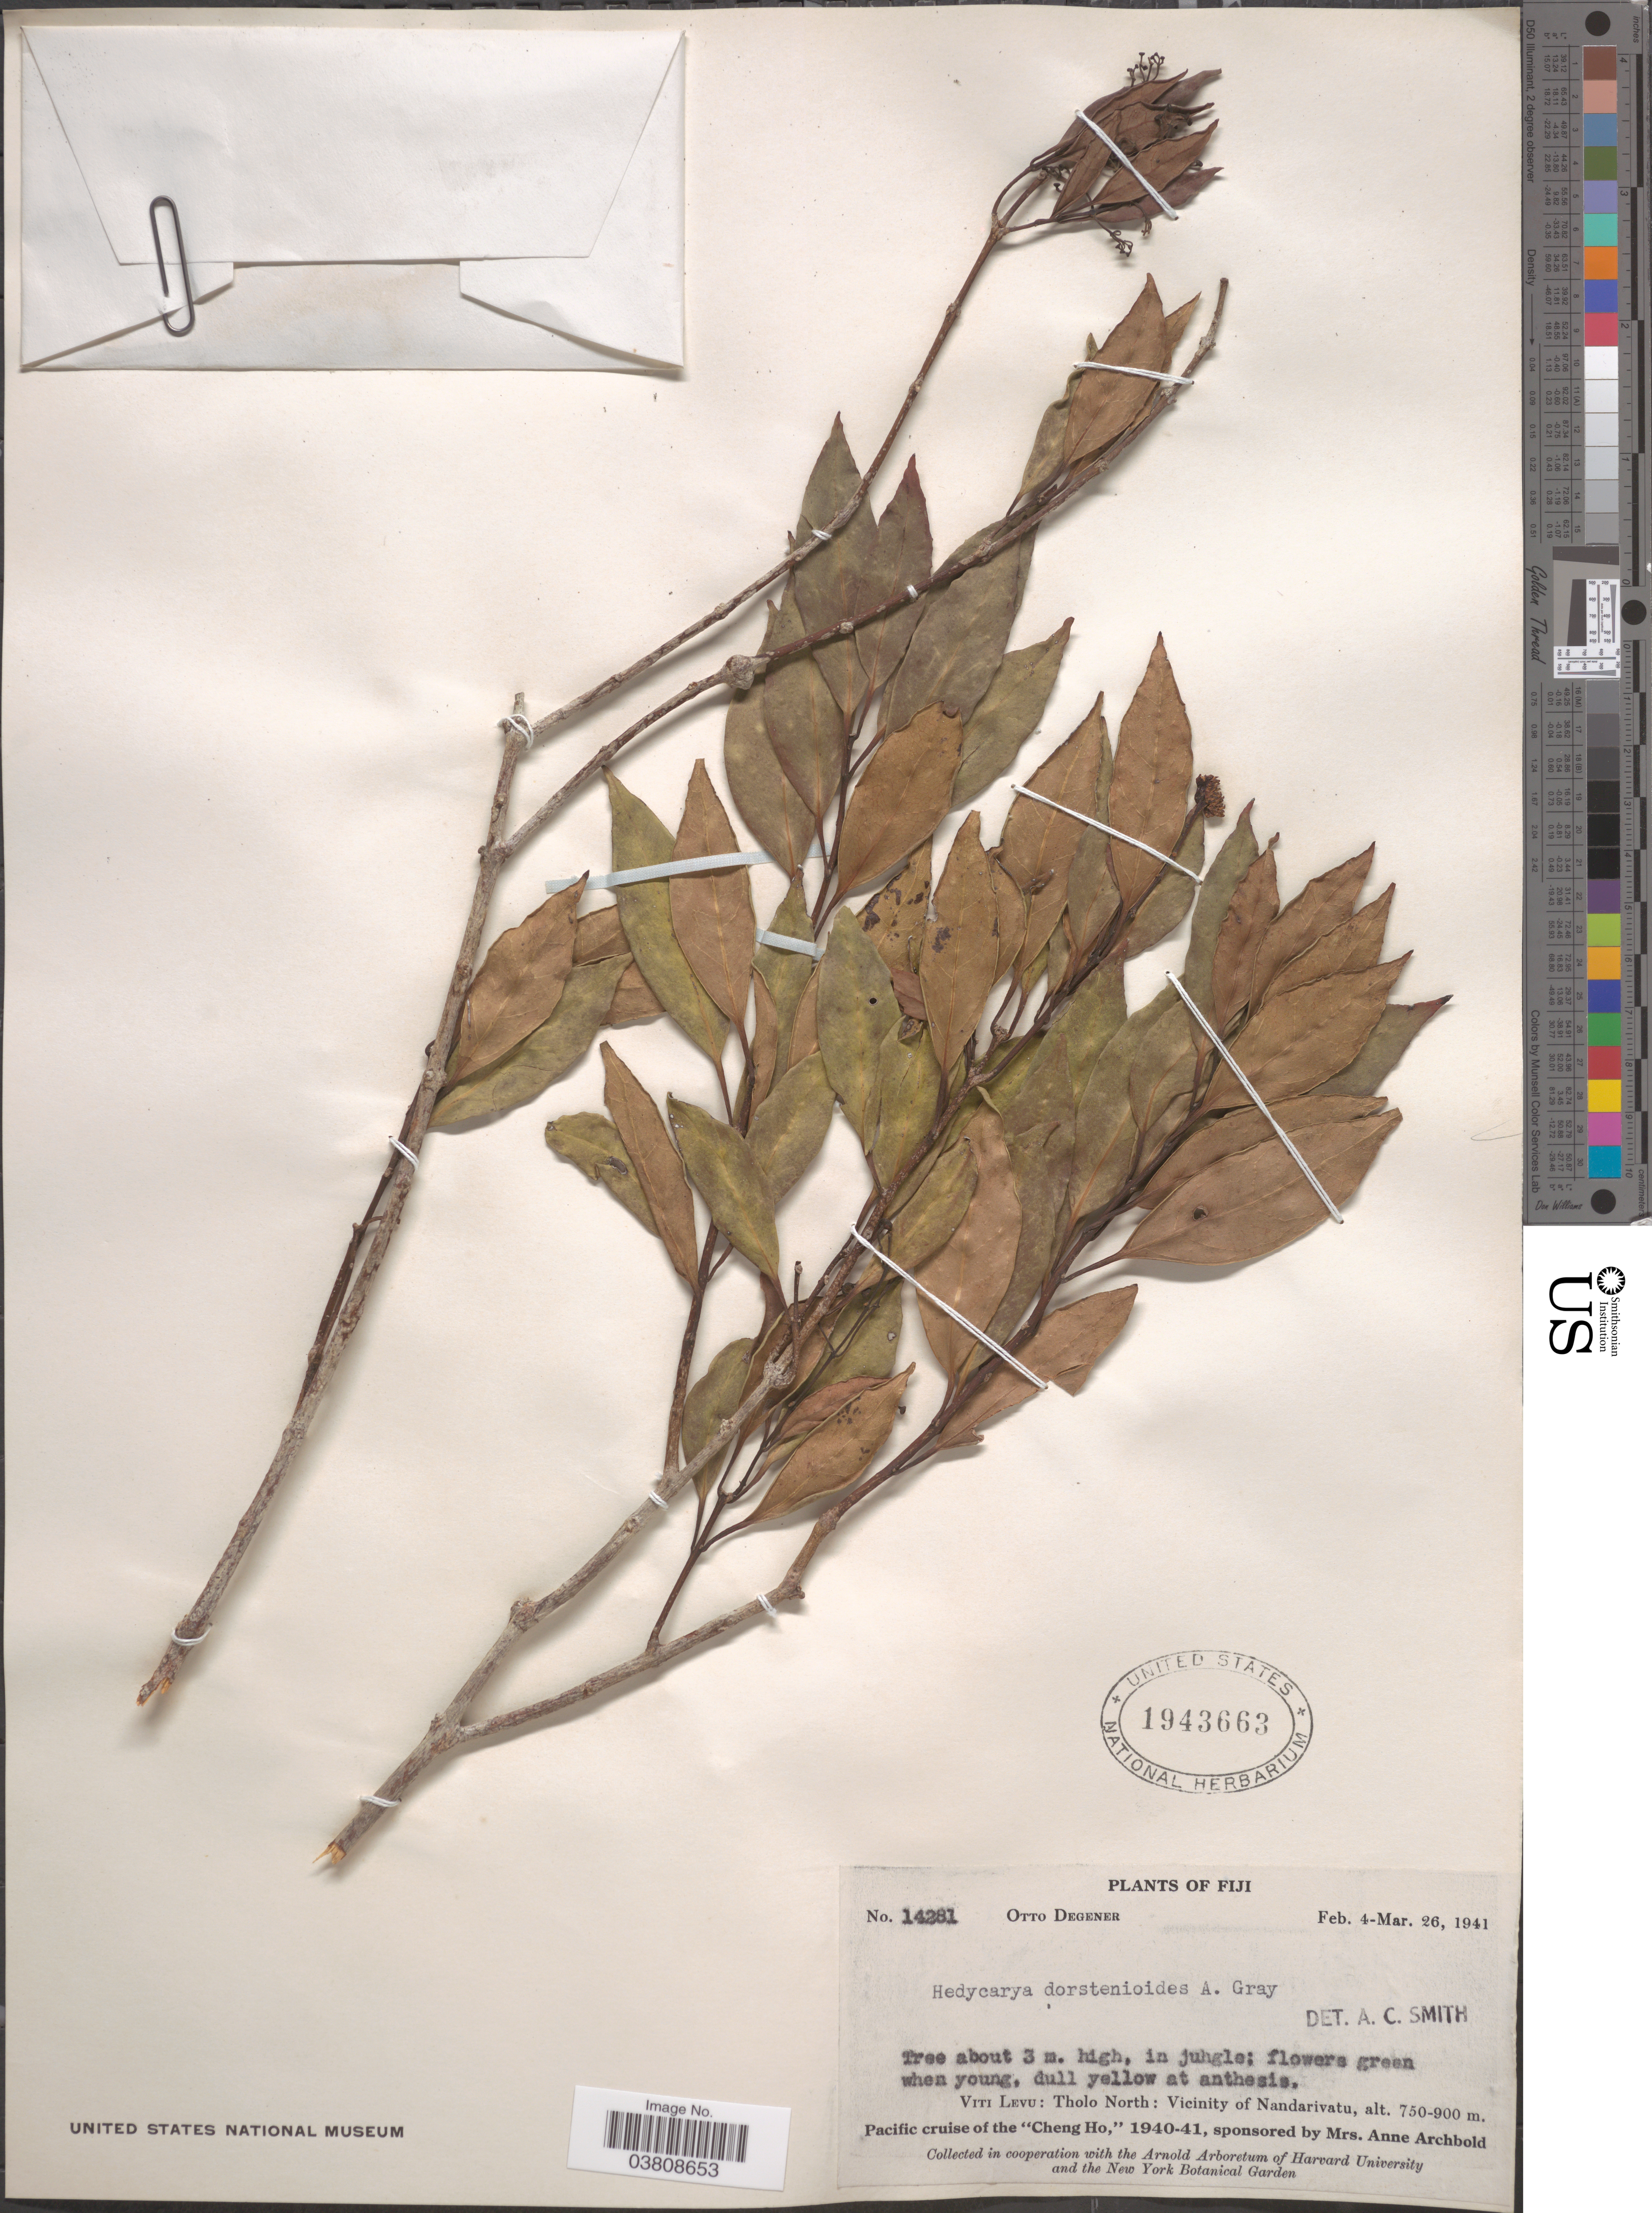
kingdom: Plantae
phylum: Tracheophyta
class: Magnoliopsida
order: Laurales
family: Monimiaceae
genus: Hedycarya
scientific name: Hedycarya dorstenioides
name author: A. Gray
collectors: O. Degener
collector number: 14281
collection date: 1941-02-04/1942-03-26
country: Fiji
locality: Viti Levu: Tholo North: Vicinity of Nandarivatu.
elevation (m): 750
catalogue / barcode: US 1943663